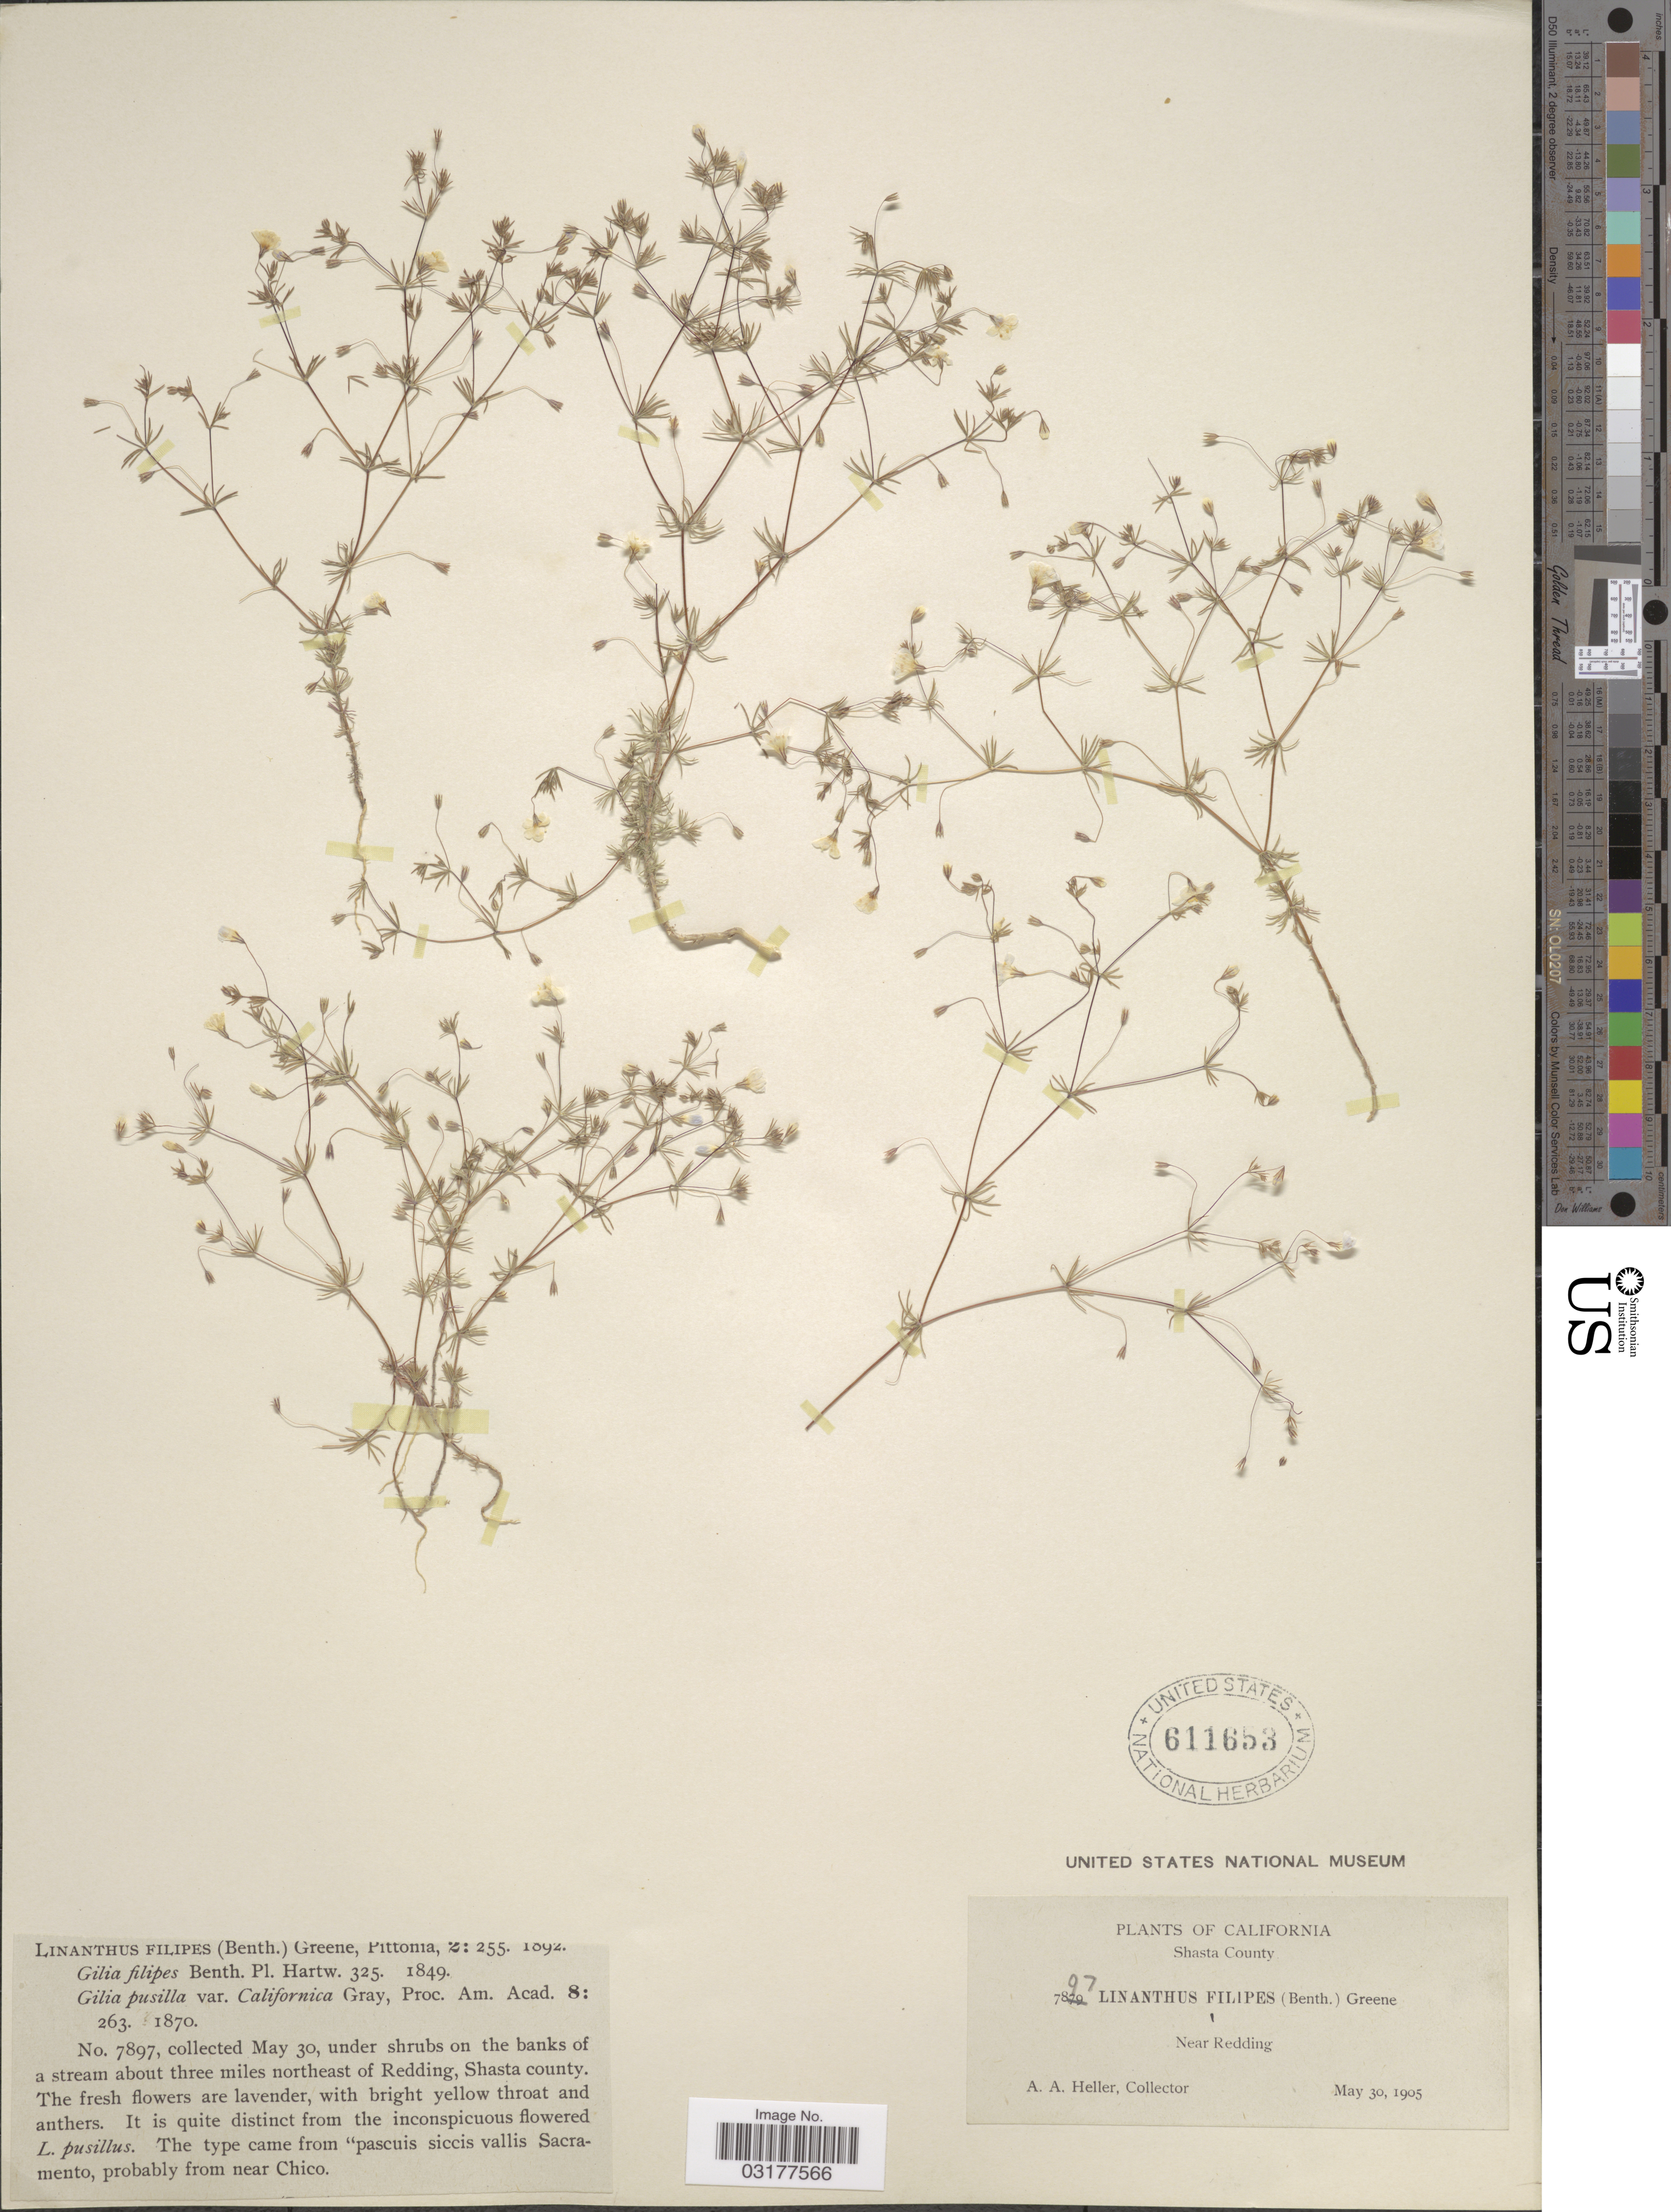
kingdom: Plantae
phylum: Tracheophyta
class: Magnoliopsida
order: Ericales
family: Polemoniaceae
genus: Leptosiphon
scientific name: Leptosiphon filipes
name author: (Benth.) J.M. Porter & L.A. Johnson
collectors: A. A. Heller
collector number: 97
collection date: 1905-05-30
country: United States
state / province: California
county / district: Shasta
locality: Shasta County. Near Redding.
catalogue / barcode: US 611653